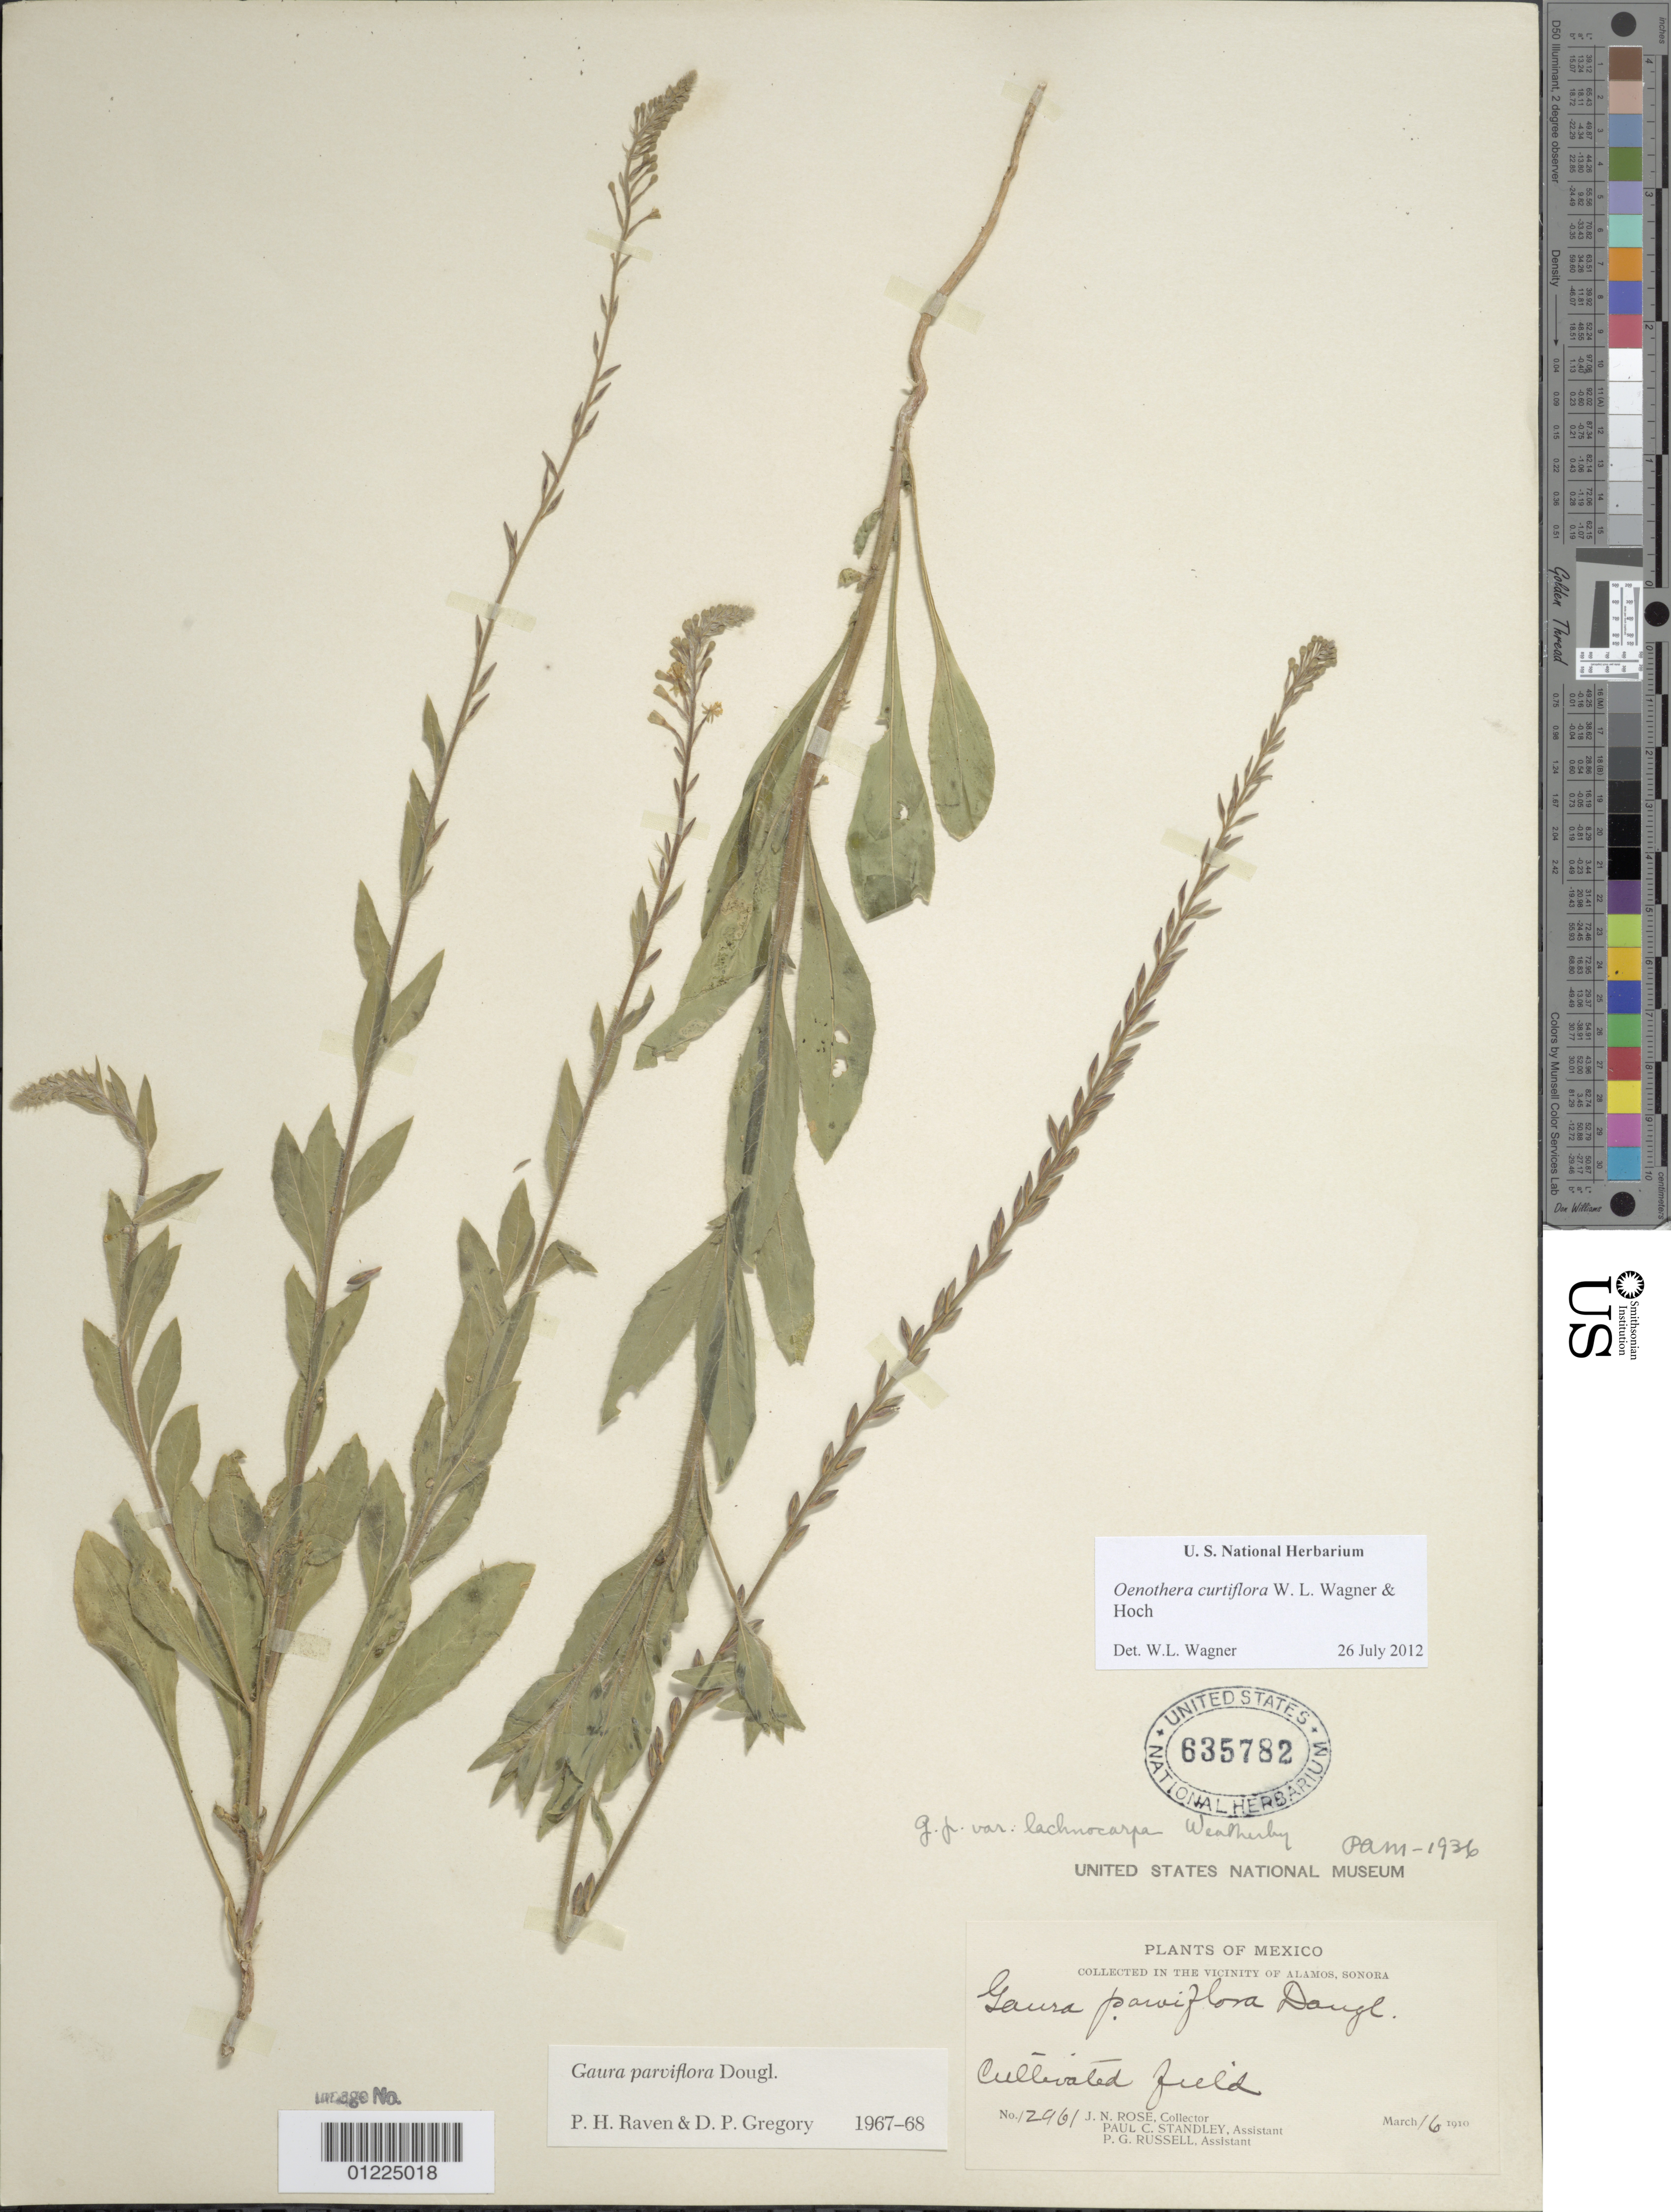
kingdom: Plantae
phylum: Tracheophyta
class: Magnoliopsida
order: Myrtales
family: Onagraceae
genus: Oenothera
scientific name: Oenothera curtiflora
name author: W.L. Wagner & Hoch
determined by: Wagner, W. L., (BOT), Smithsonian Institution - National Museum of Natural History (UNITED STATES)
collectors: J. N. Rose, P. C. Standley & P. G. Russell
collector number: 12961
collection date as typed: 16 Mar 1910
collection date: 1910-03-16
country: Mexico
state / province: Sonora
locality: Vicinity of Alamos.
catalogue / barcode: US 635782